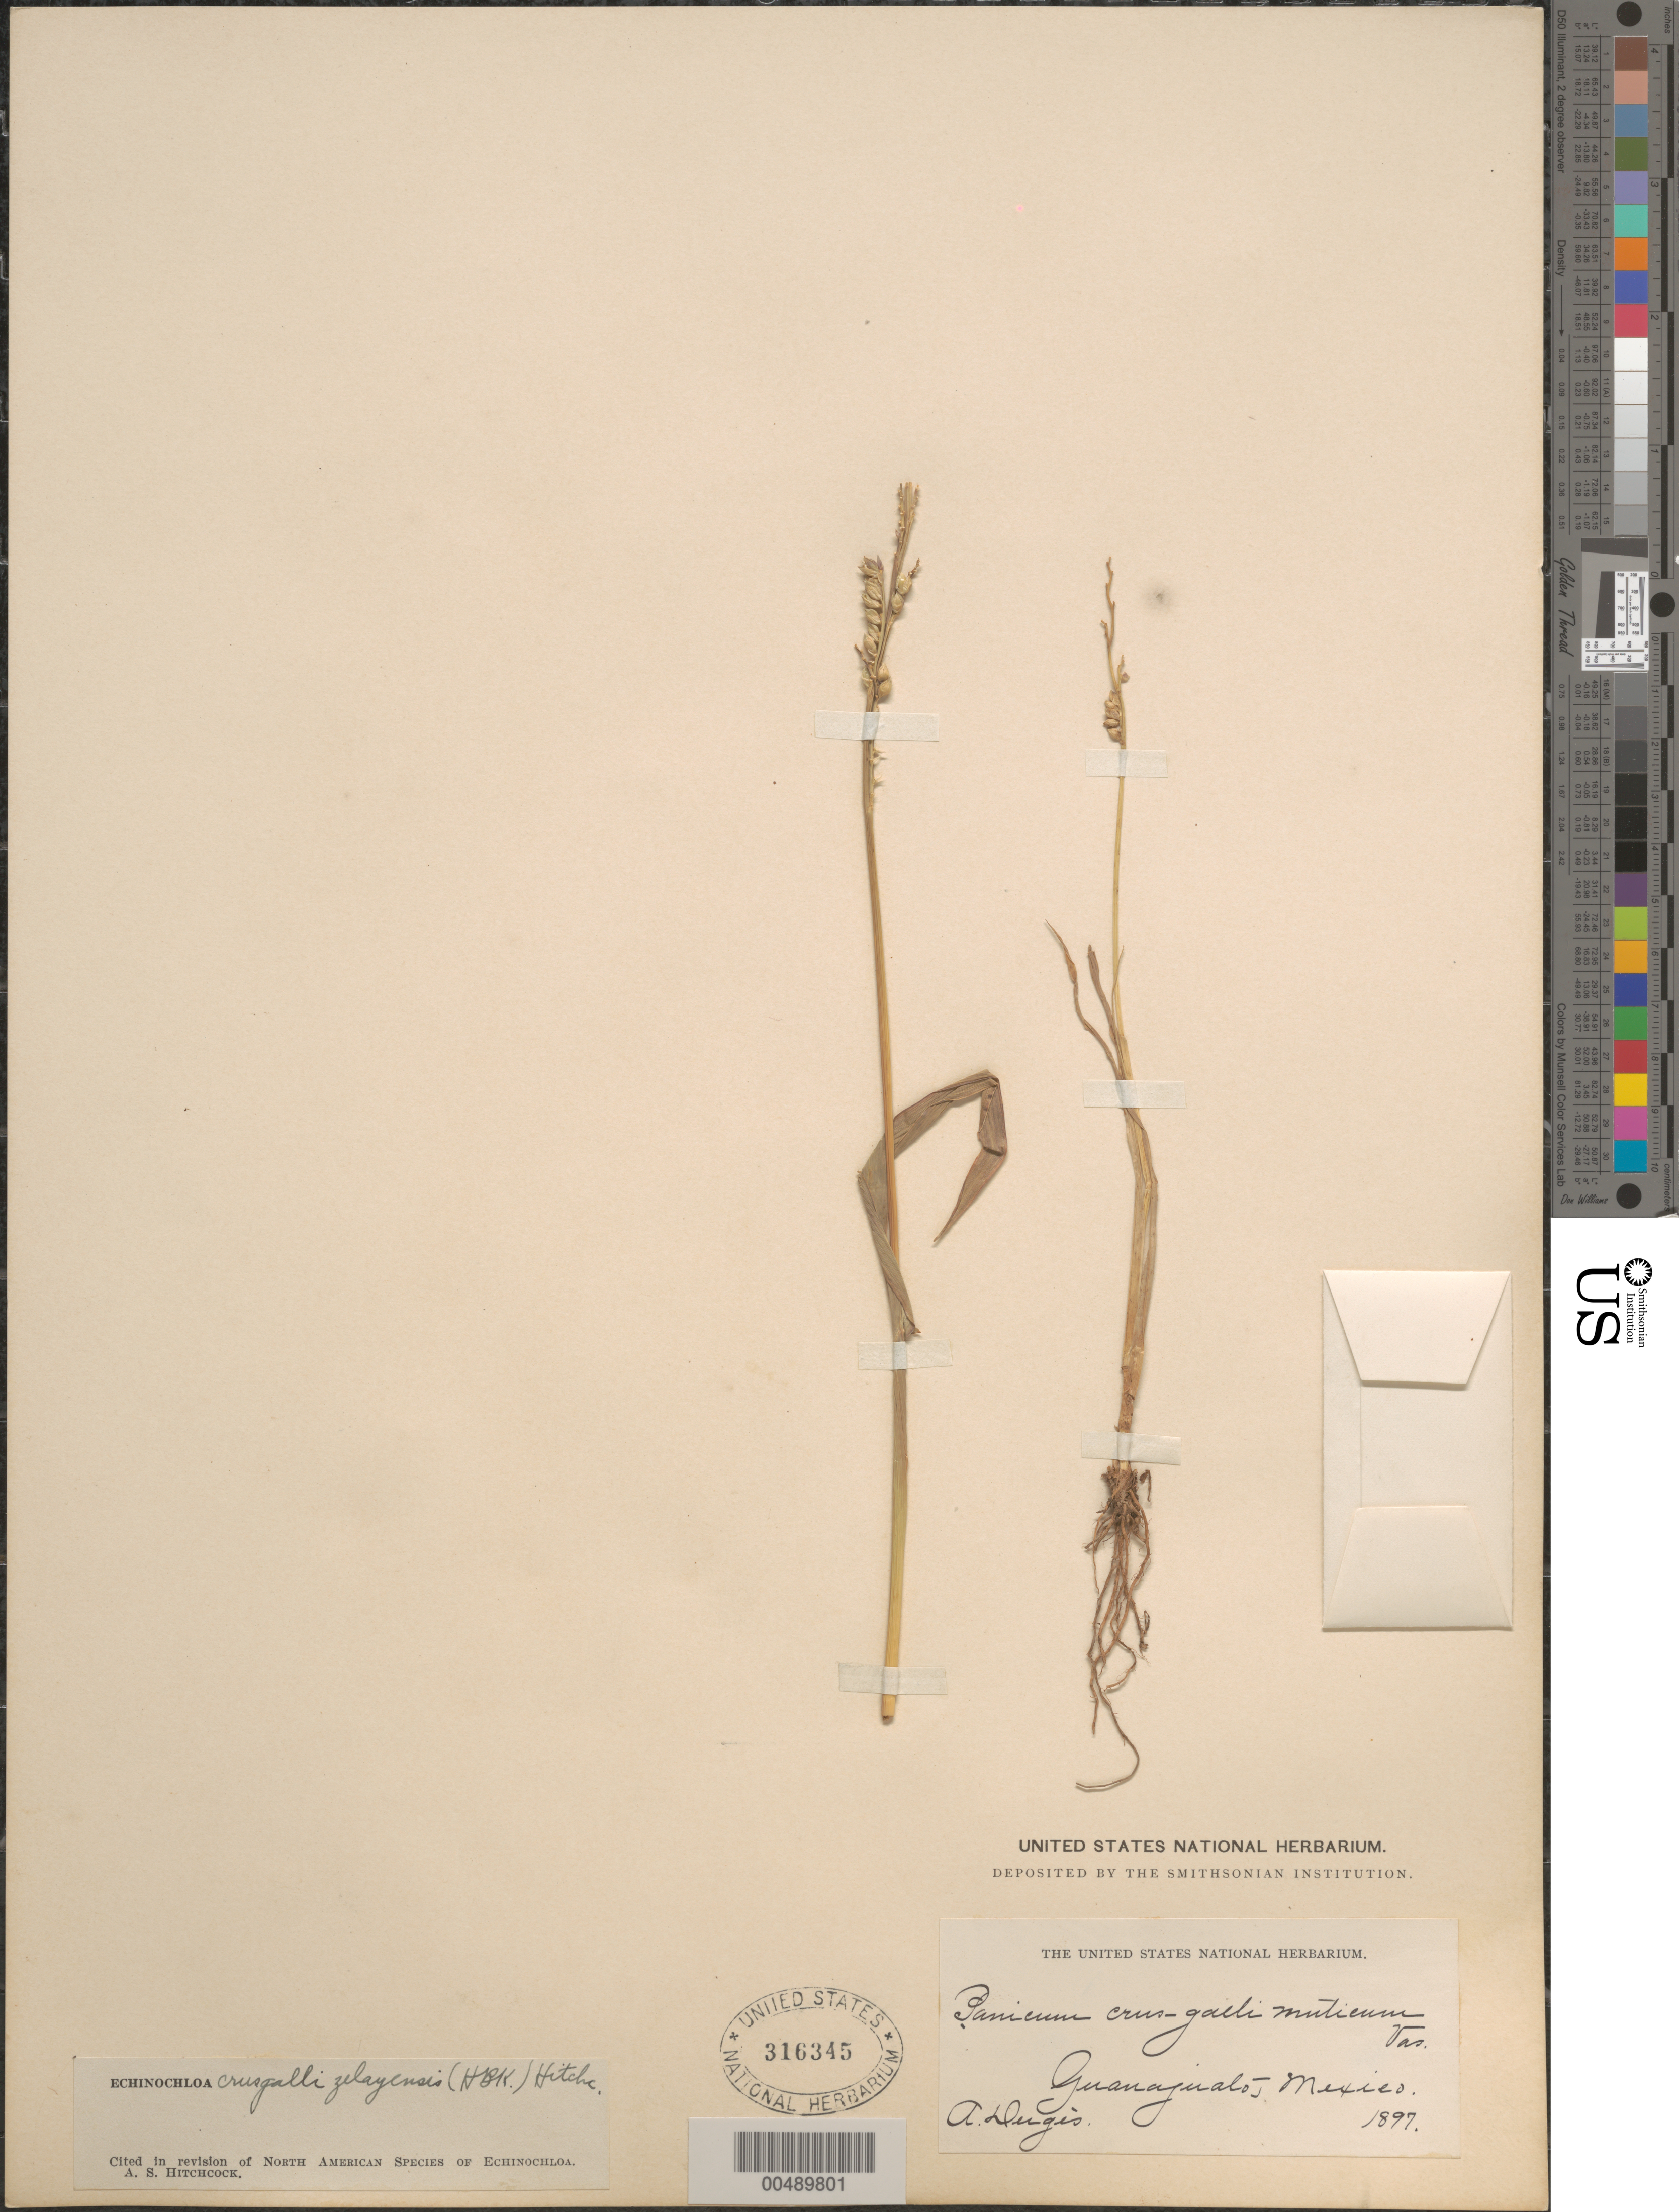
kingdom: Plantae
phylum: Tracheophyta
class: Liliopsida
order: Poales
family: Poaceae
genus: Echinochloa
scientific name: Echinochloa crus-galli var. zelayensis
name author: (Kunth) Hitchc.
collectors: A. Dugès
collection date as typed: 1897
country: Mexico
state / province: Guanajuato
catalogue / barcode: US 316345